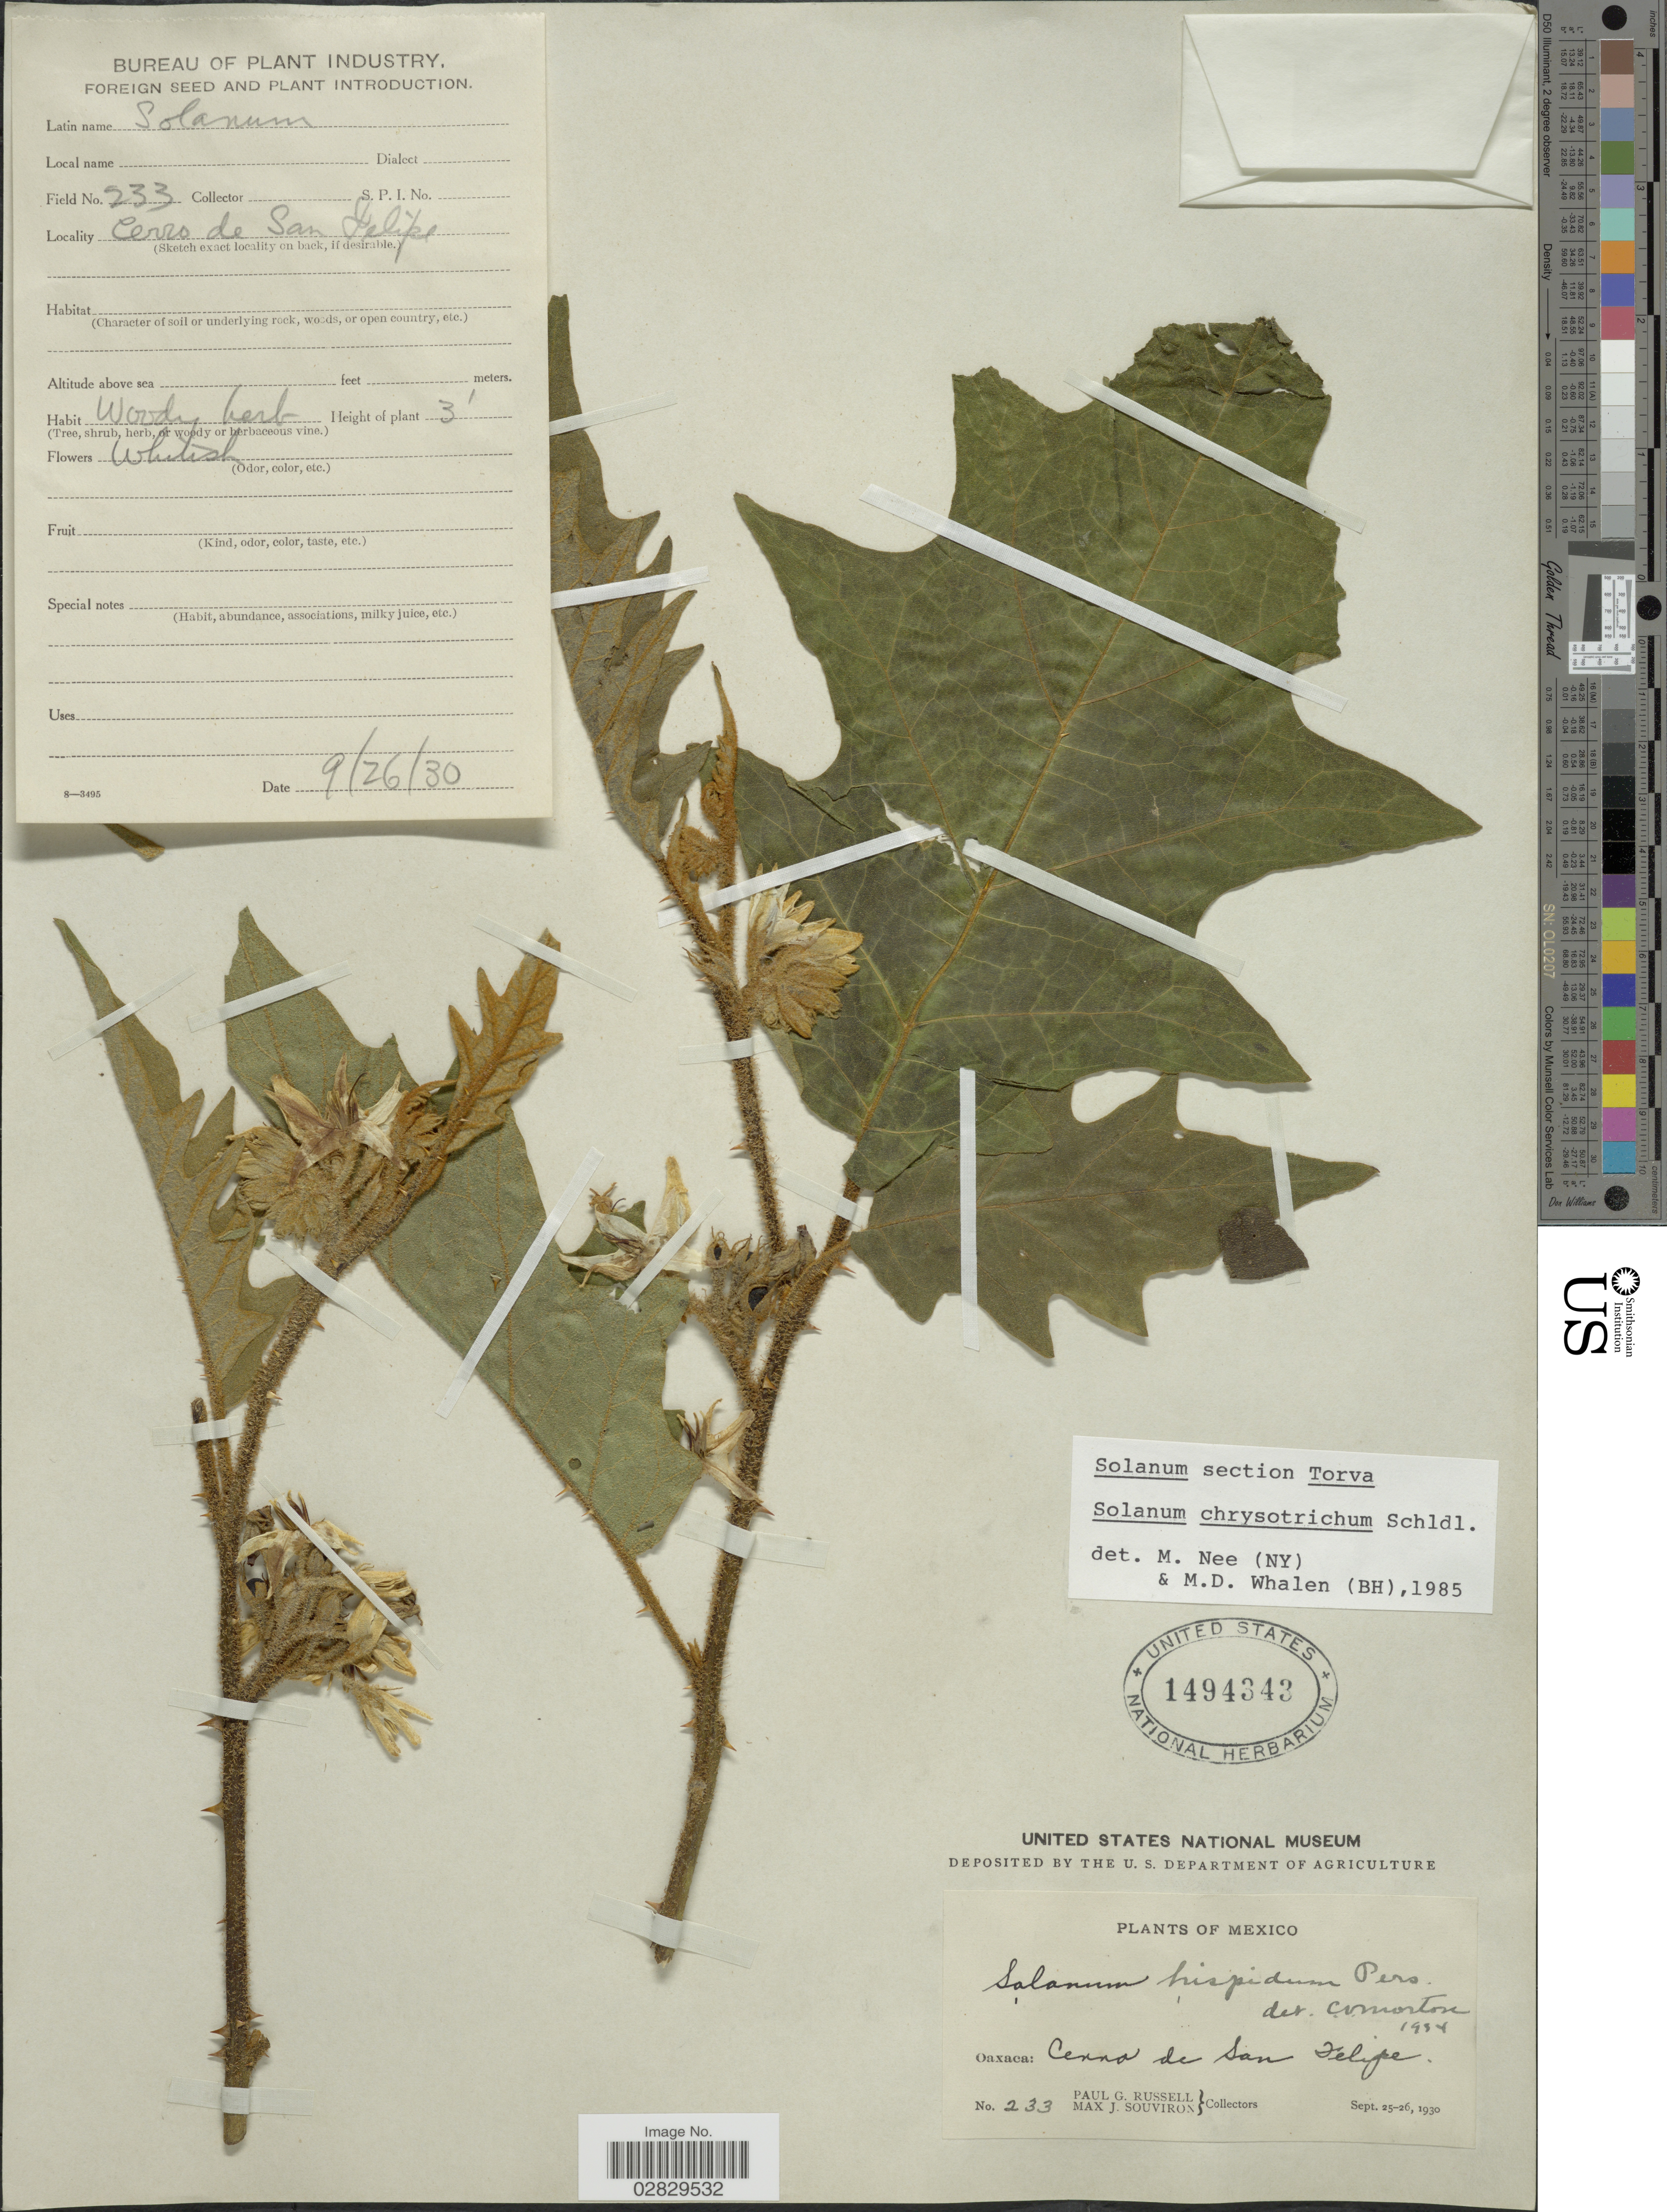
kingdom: Plantae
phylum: Tracheophyta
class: Magnoliopsida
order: Solanales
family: Solanaceae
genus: Solanum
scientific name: Solanum chrysotrichum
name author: Schltdl.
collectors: P. G. Russell & M. J. Souviron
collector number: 233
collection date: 1930-09-25/1930-09-26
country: Mexico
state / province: Oaxaca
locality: Cerro de San Felipe.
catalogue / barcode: US 1494343